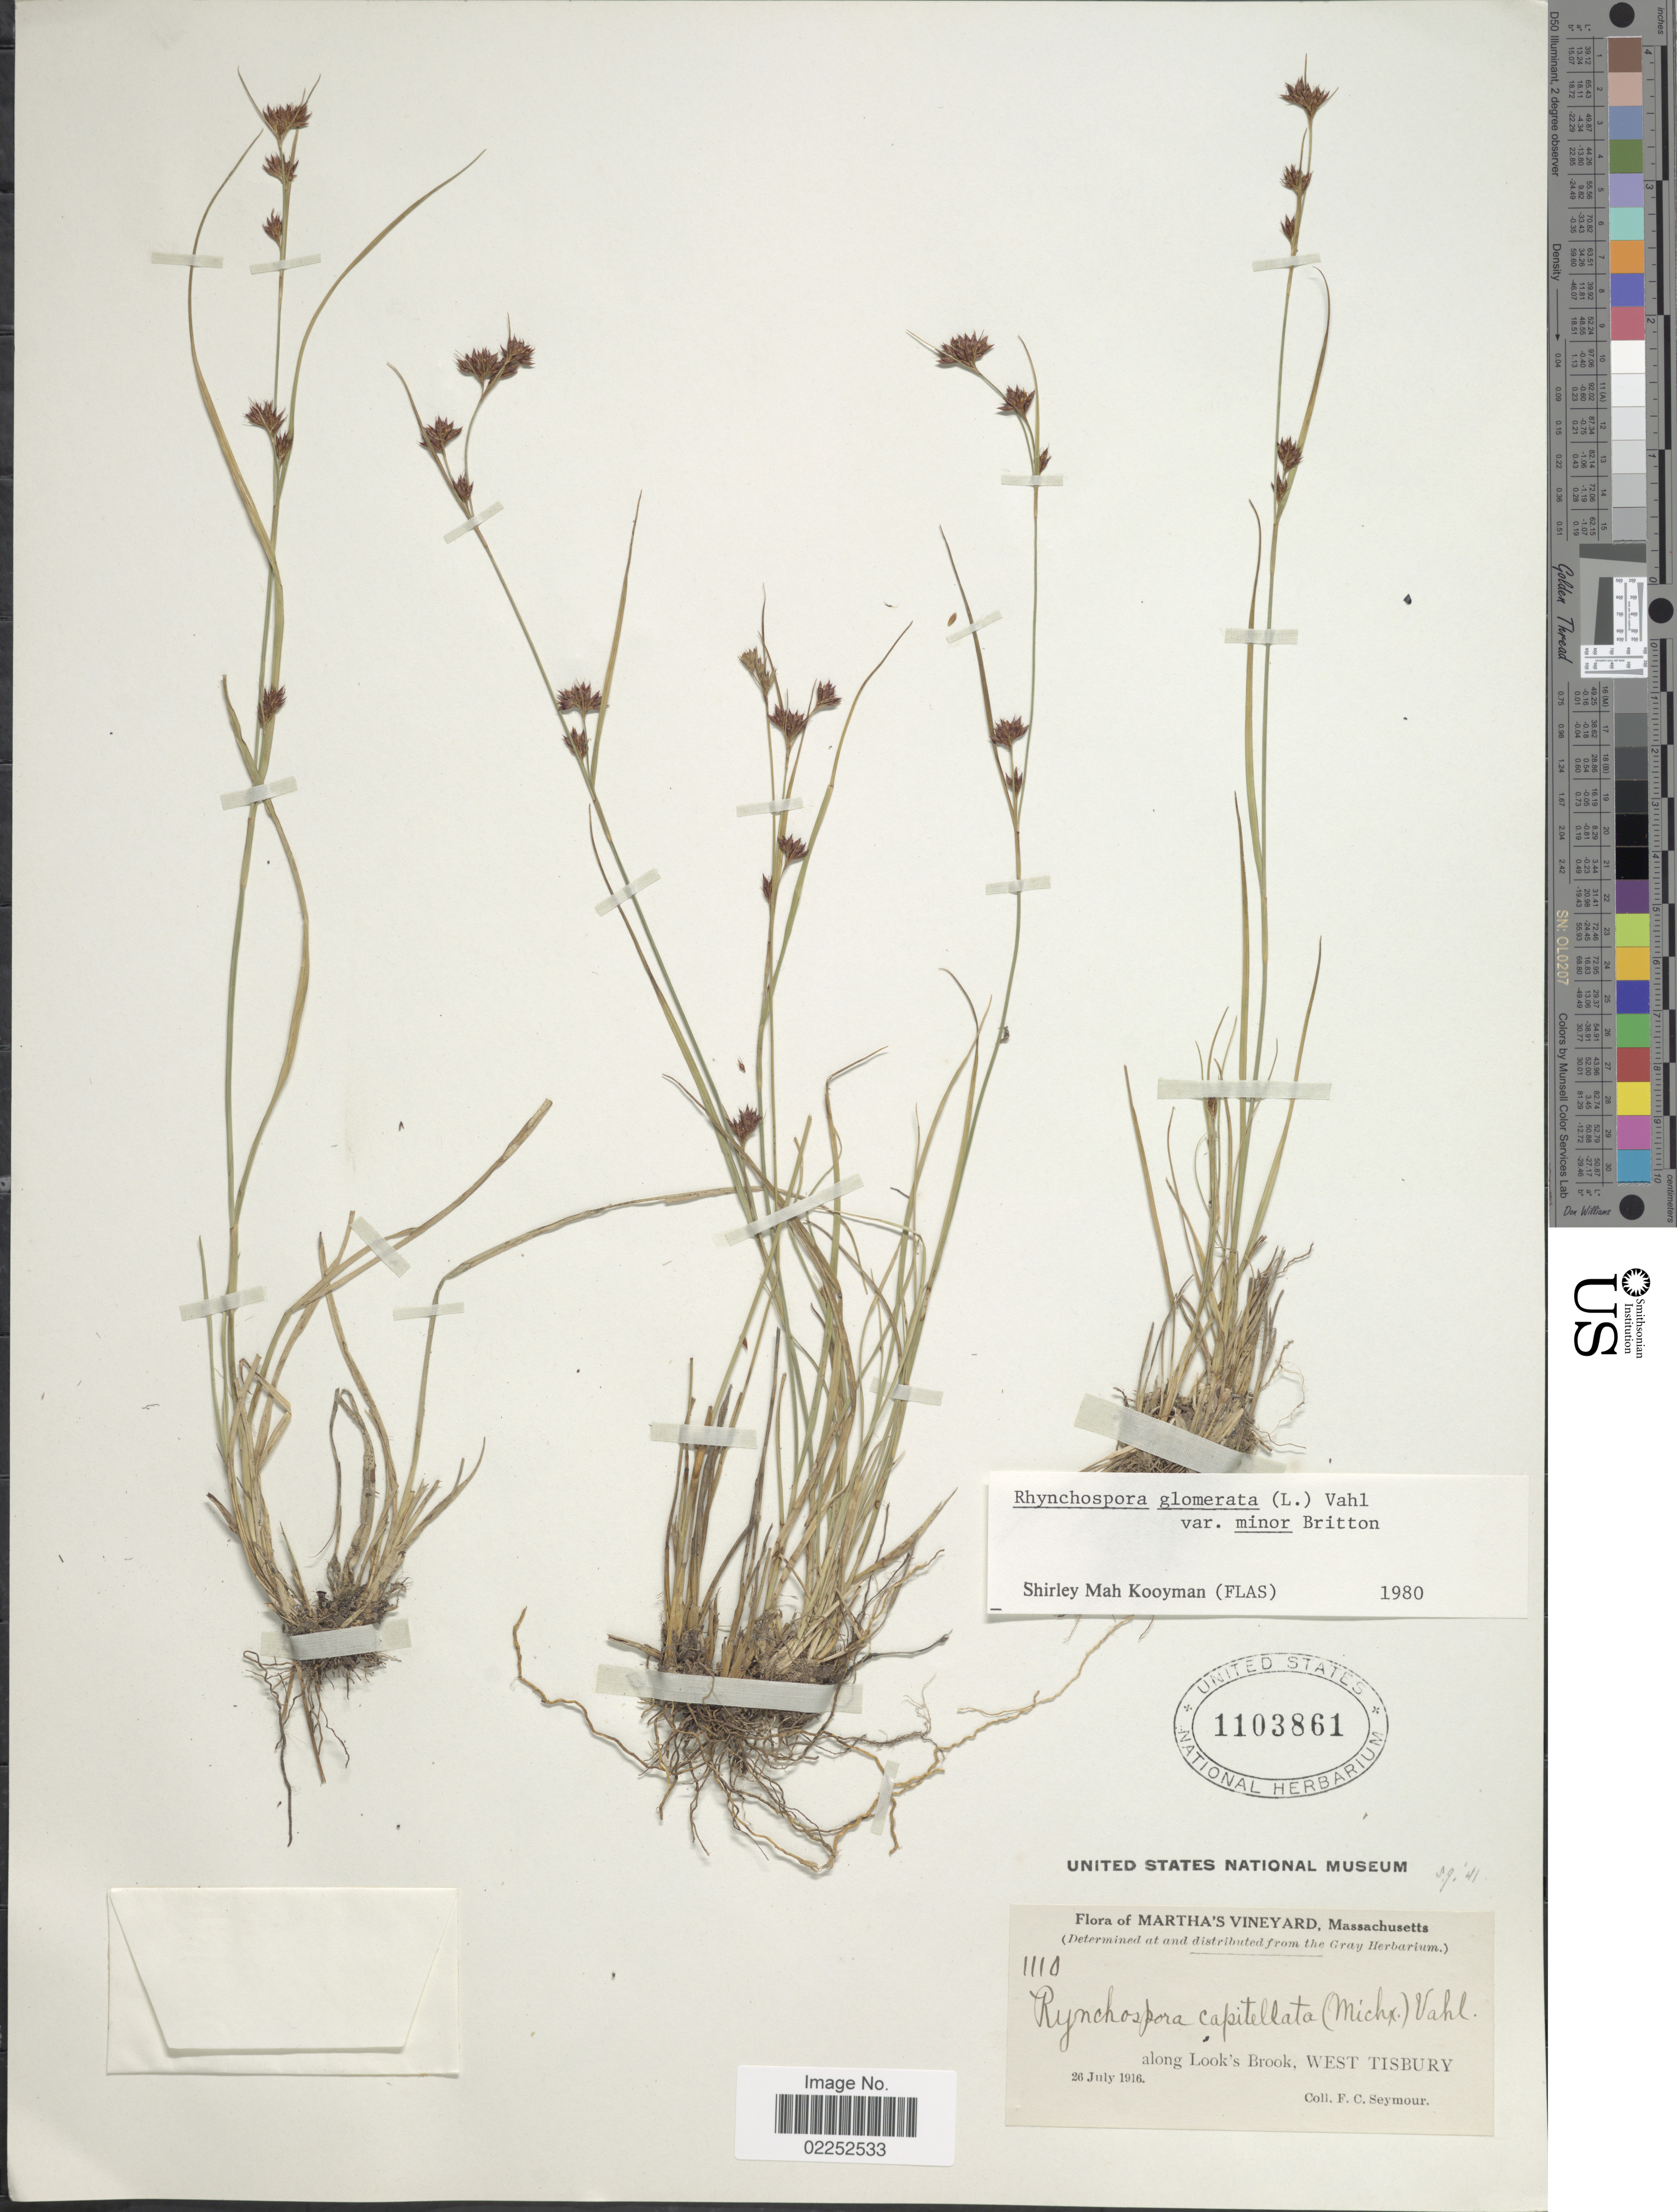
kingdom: Plantae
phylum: Tracheophyta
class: Liliopsida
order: Poales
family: Cyperaceae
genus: Rhynchospora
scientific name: Rhynchospora capitellata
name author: (Michx.) Vahl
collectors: F. C. Seymour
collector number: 1110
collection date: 1916-07-26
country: United States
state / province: Massachusetts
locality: Martha's Vineyard, along Look's Brook, West Tisbury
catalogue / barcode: US 1103861